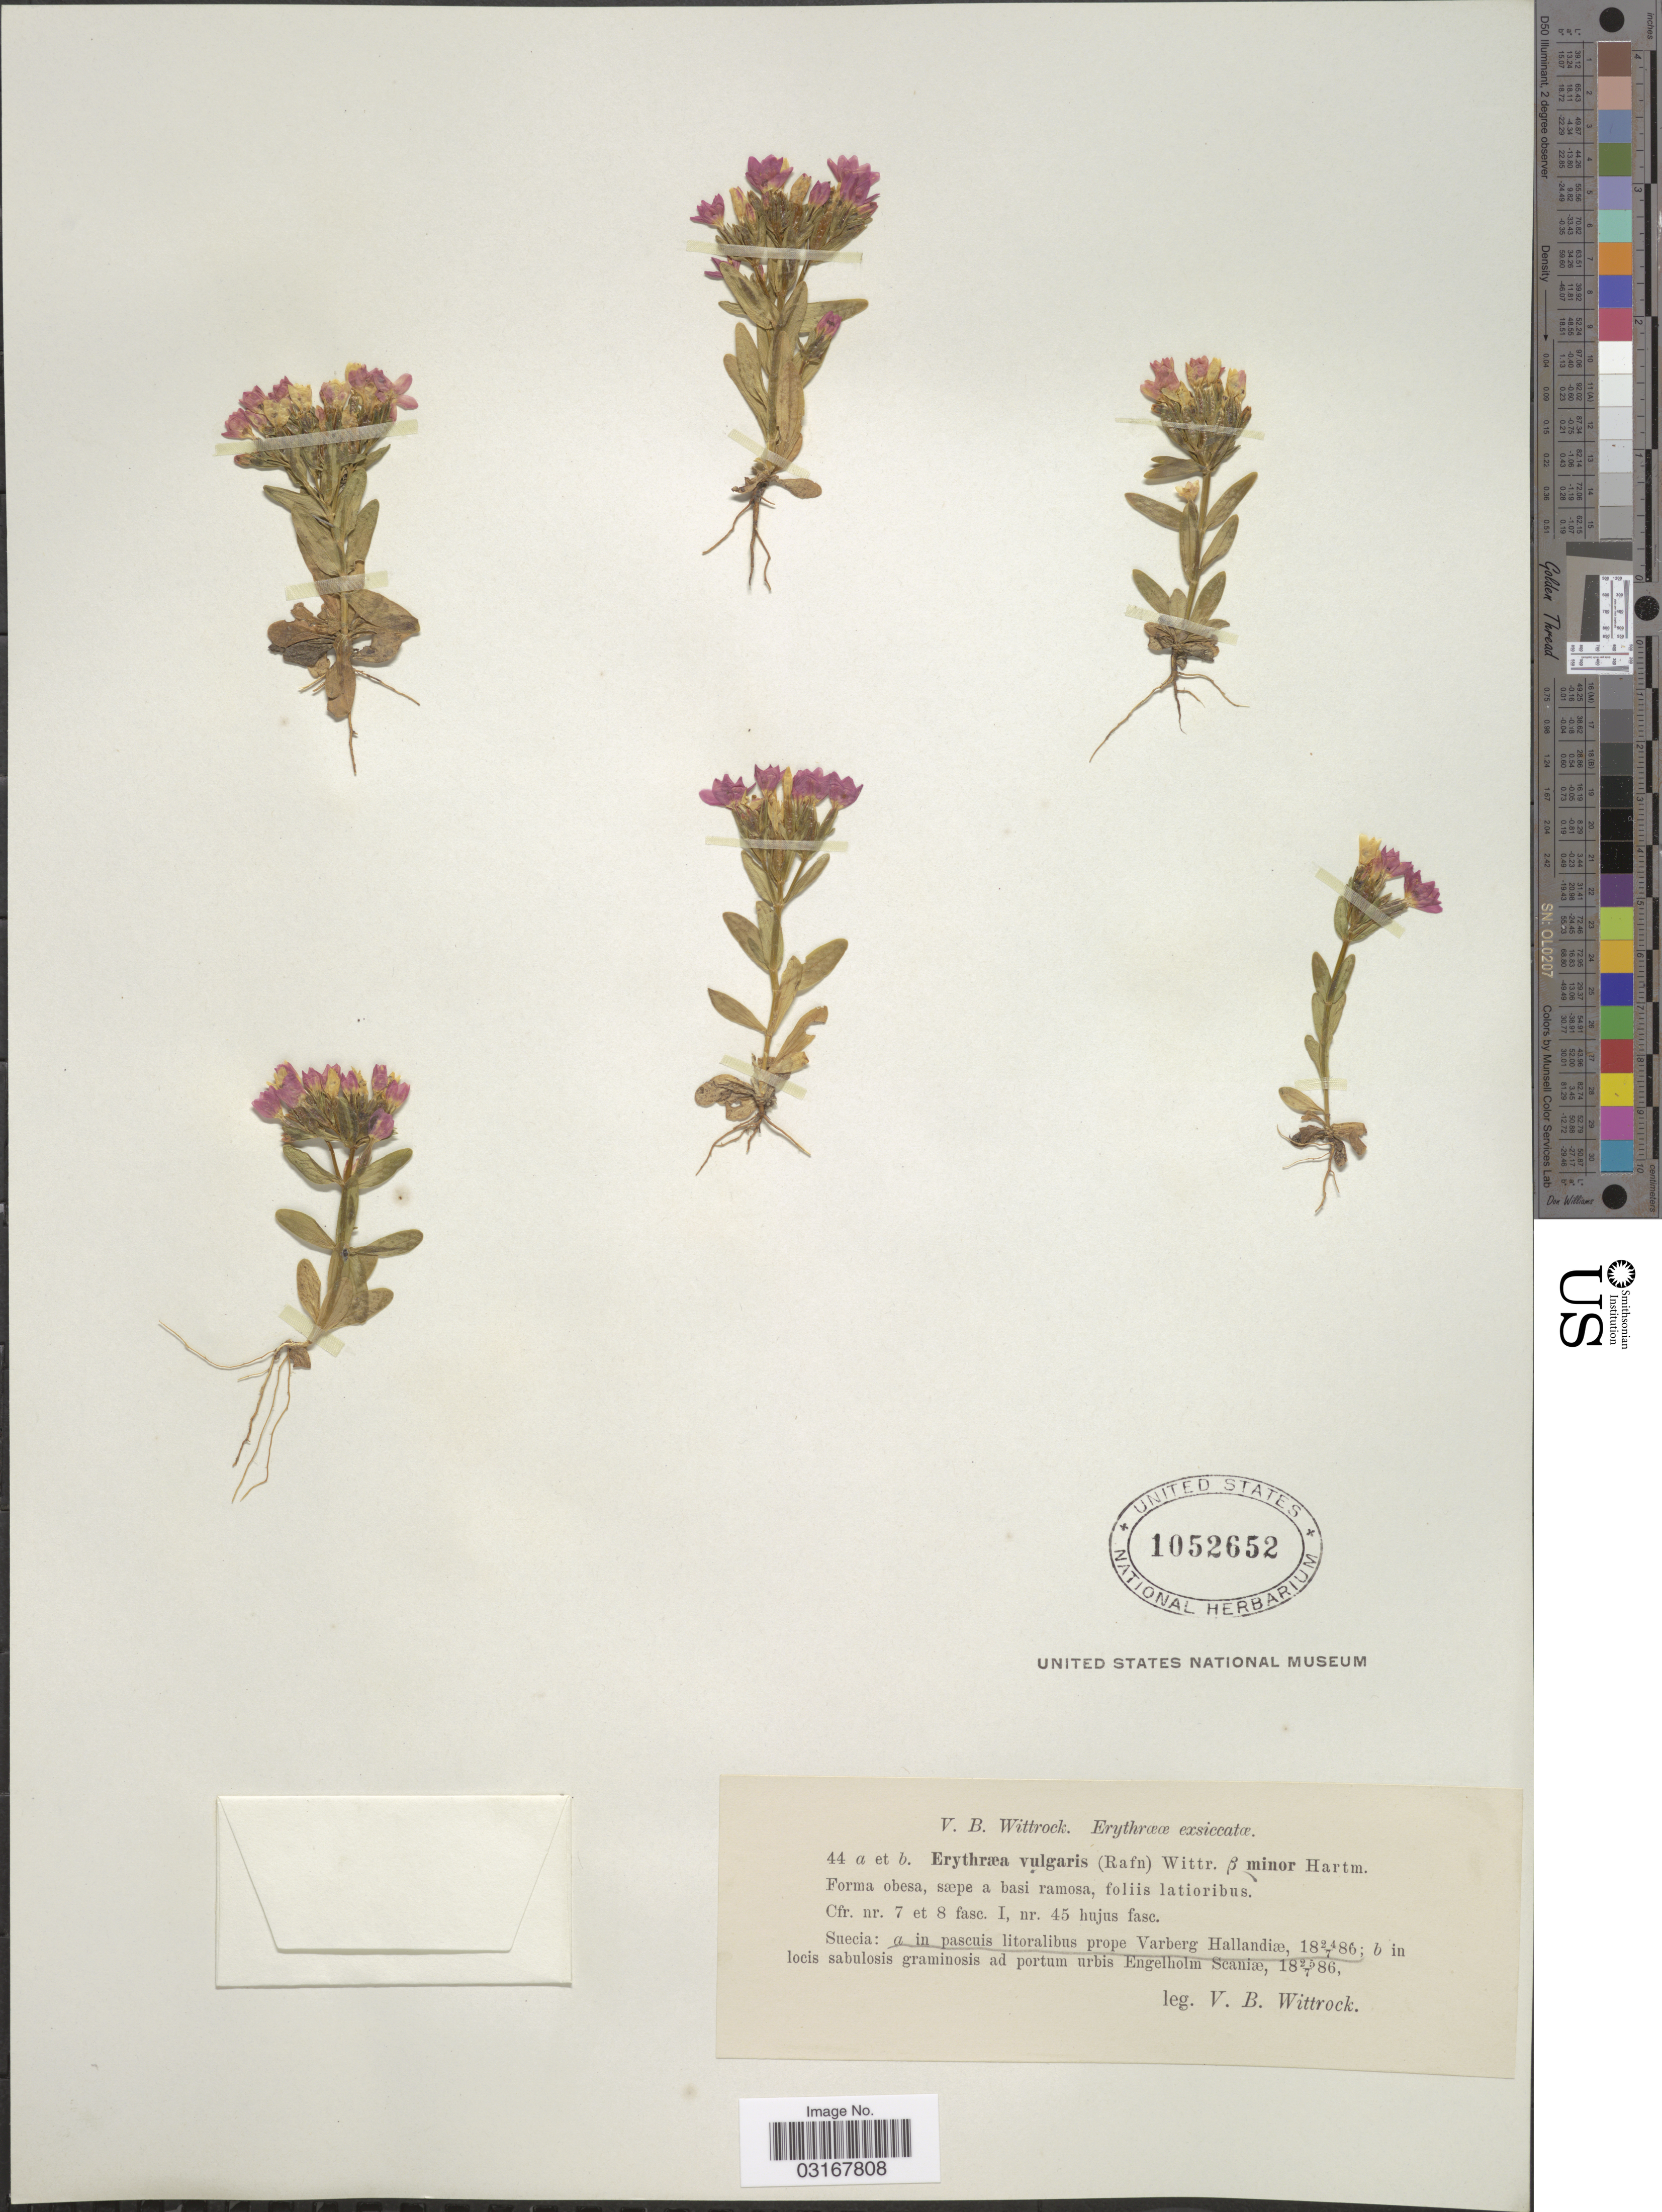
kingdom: Plantae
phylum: Tracheophyta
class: Magnoliopsida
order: Gentianales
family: Gentianaceae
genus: Centaurium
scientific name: Centaurium vulgaris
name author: Godr.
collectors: V. Wittrock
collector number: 44a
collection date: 1886-07-24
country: Sweden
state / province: Halland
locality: Suecia: in pascuis litoralibus prope Varberg Hallandiæ.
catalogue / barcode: US 1052652